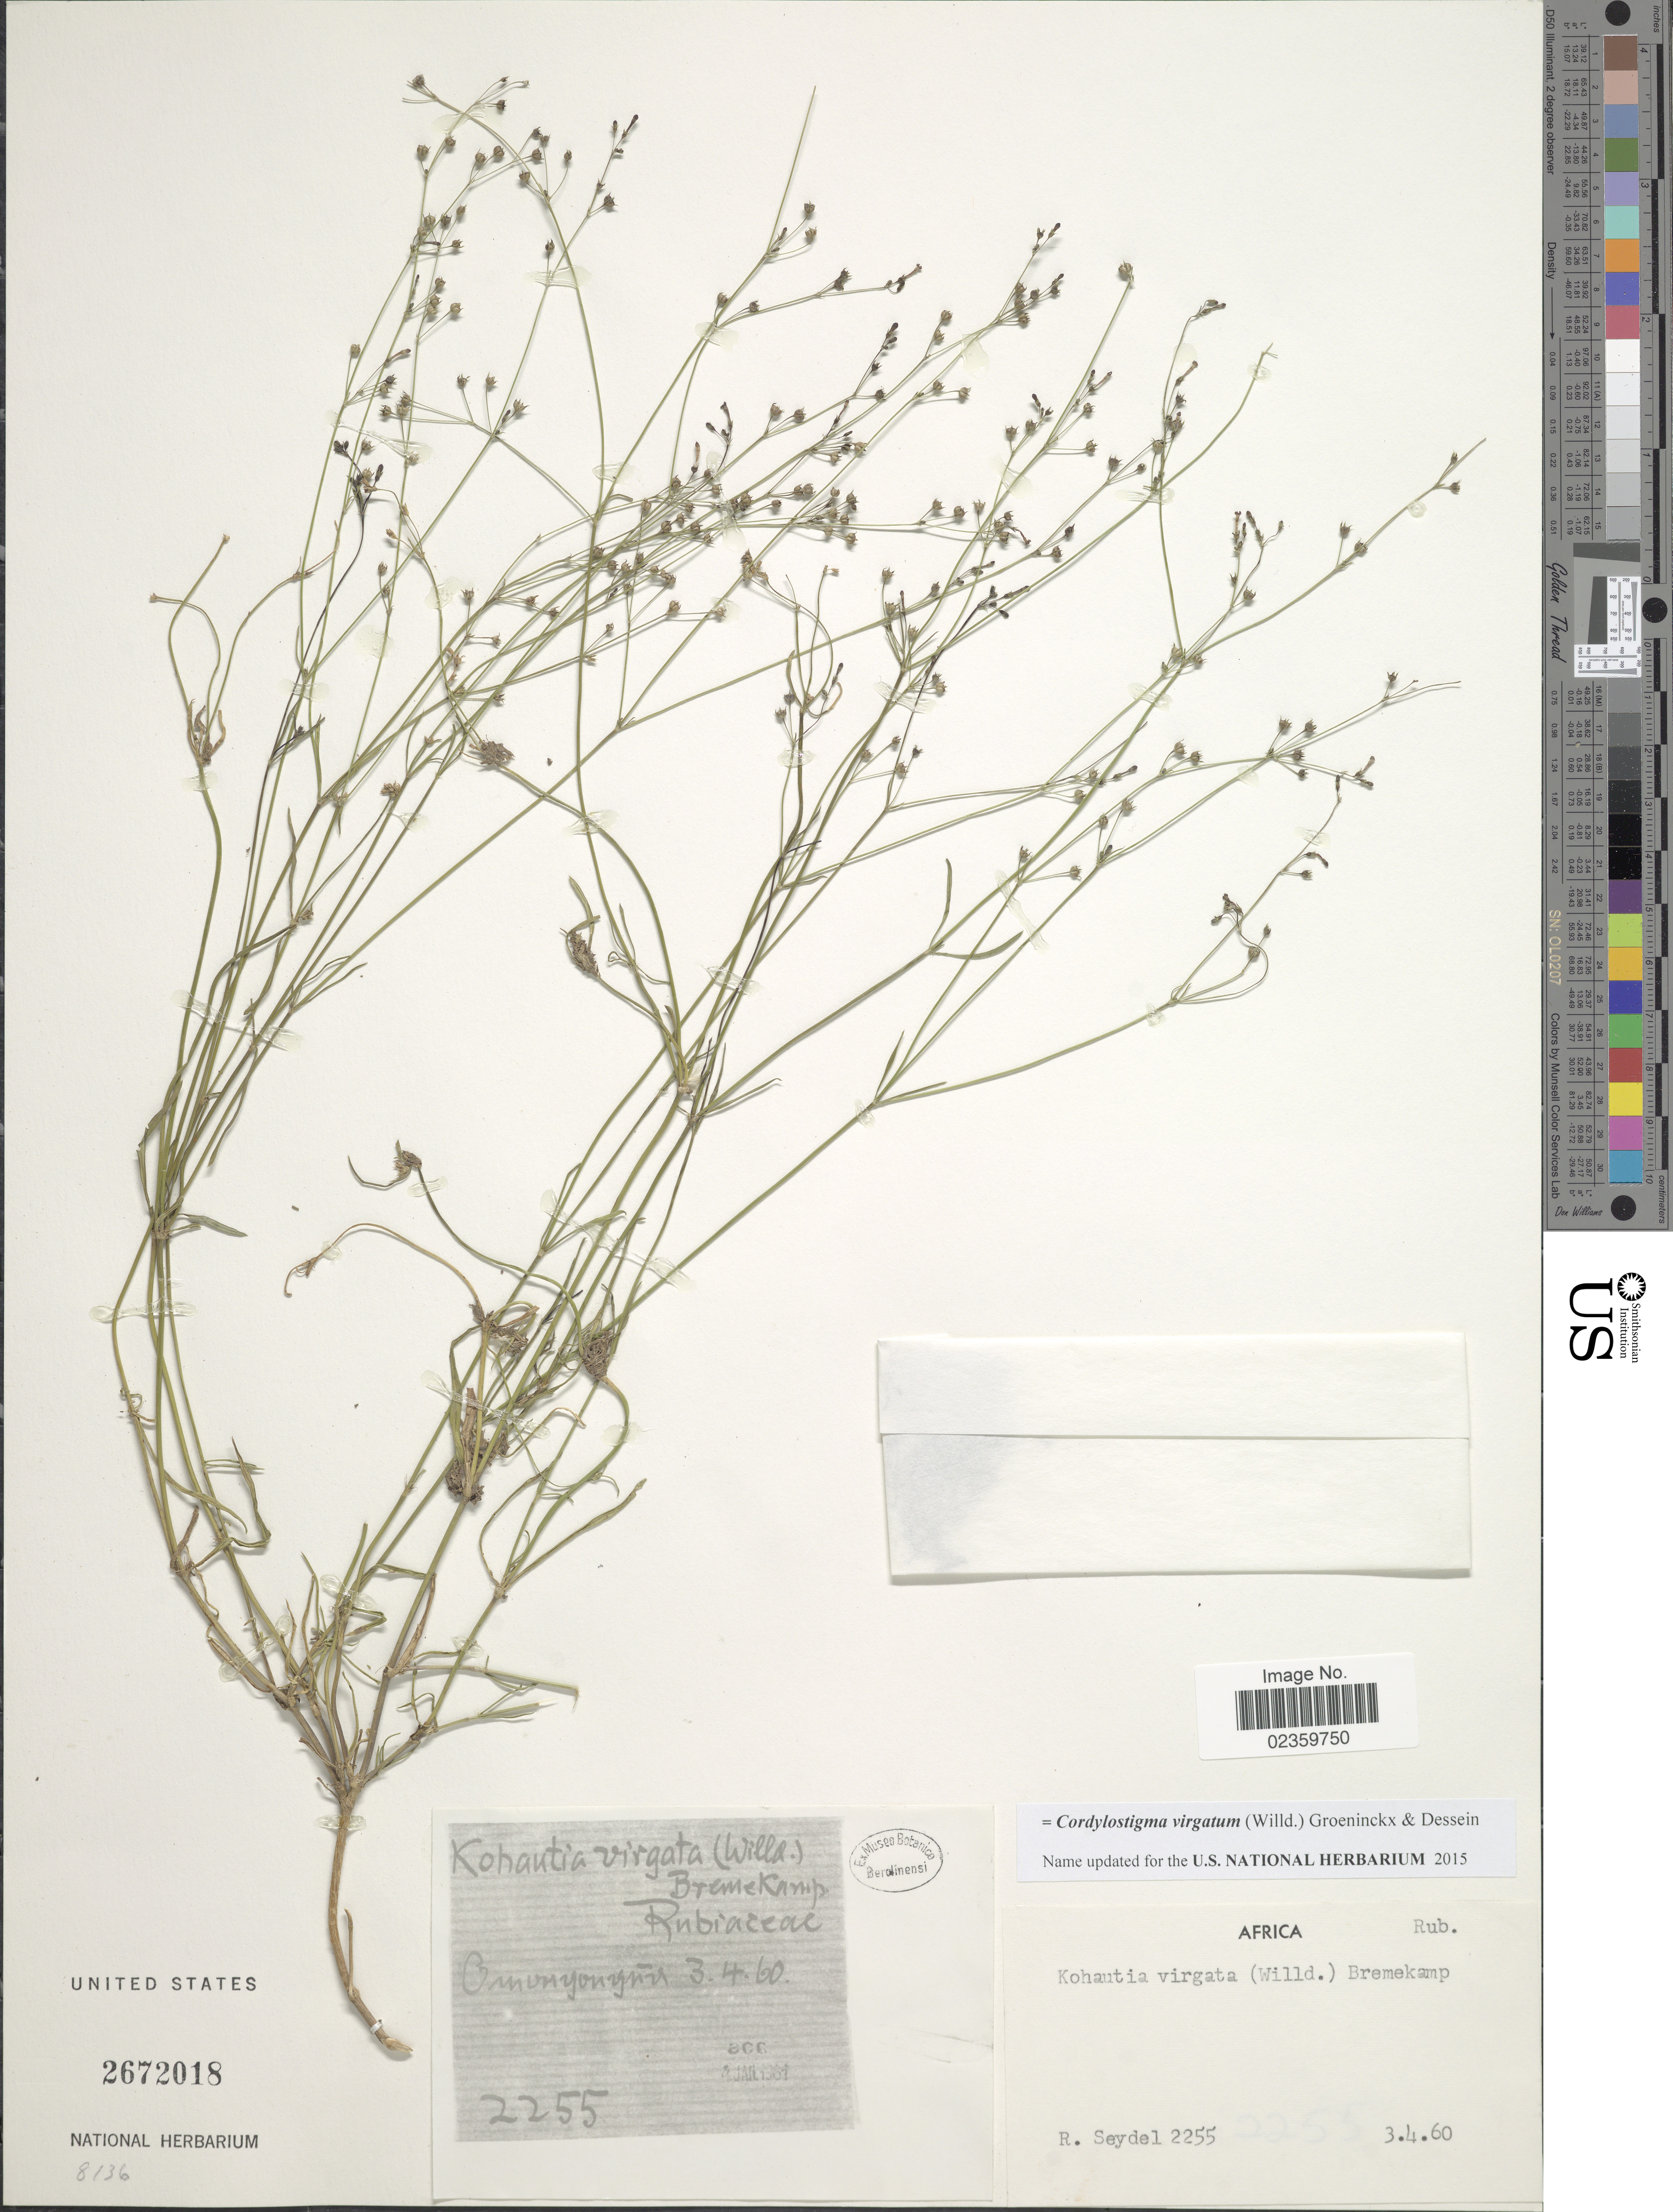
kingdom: Plantae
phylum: Tracheophyta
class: Magnoliopsida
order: Gentianales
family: Rubiaceae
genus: Cordylostigma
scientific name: Cordylostigma virgatum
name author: (Willd.) Groeninckx & Dessein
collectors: R. Seydel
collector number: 2255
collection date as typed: Transcribed d/m/y: 3/4/60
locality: Omunyongnu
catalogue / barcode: US 2672018